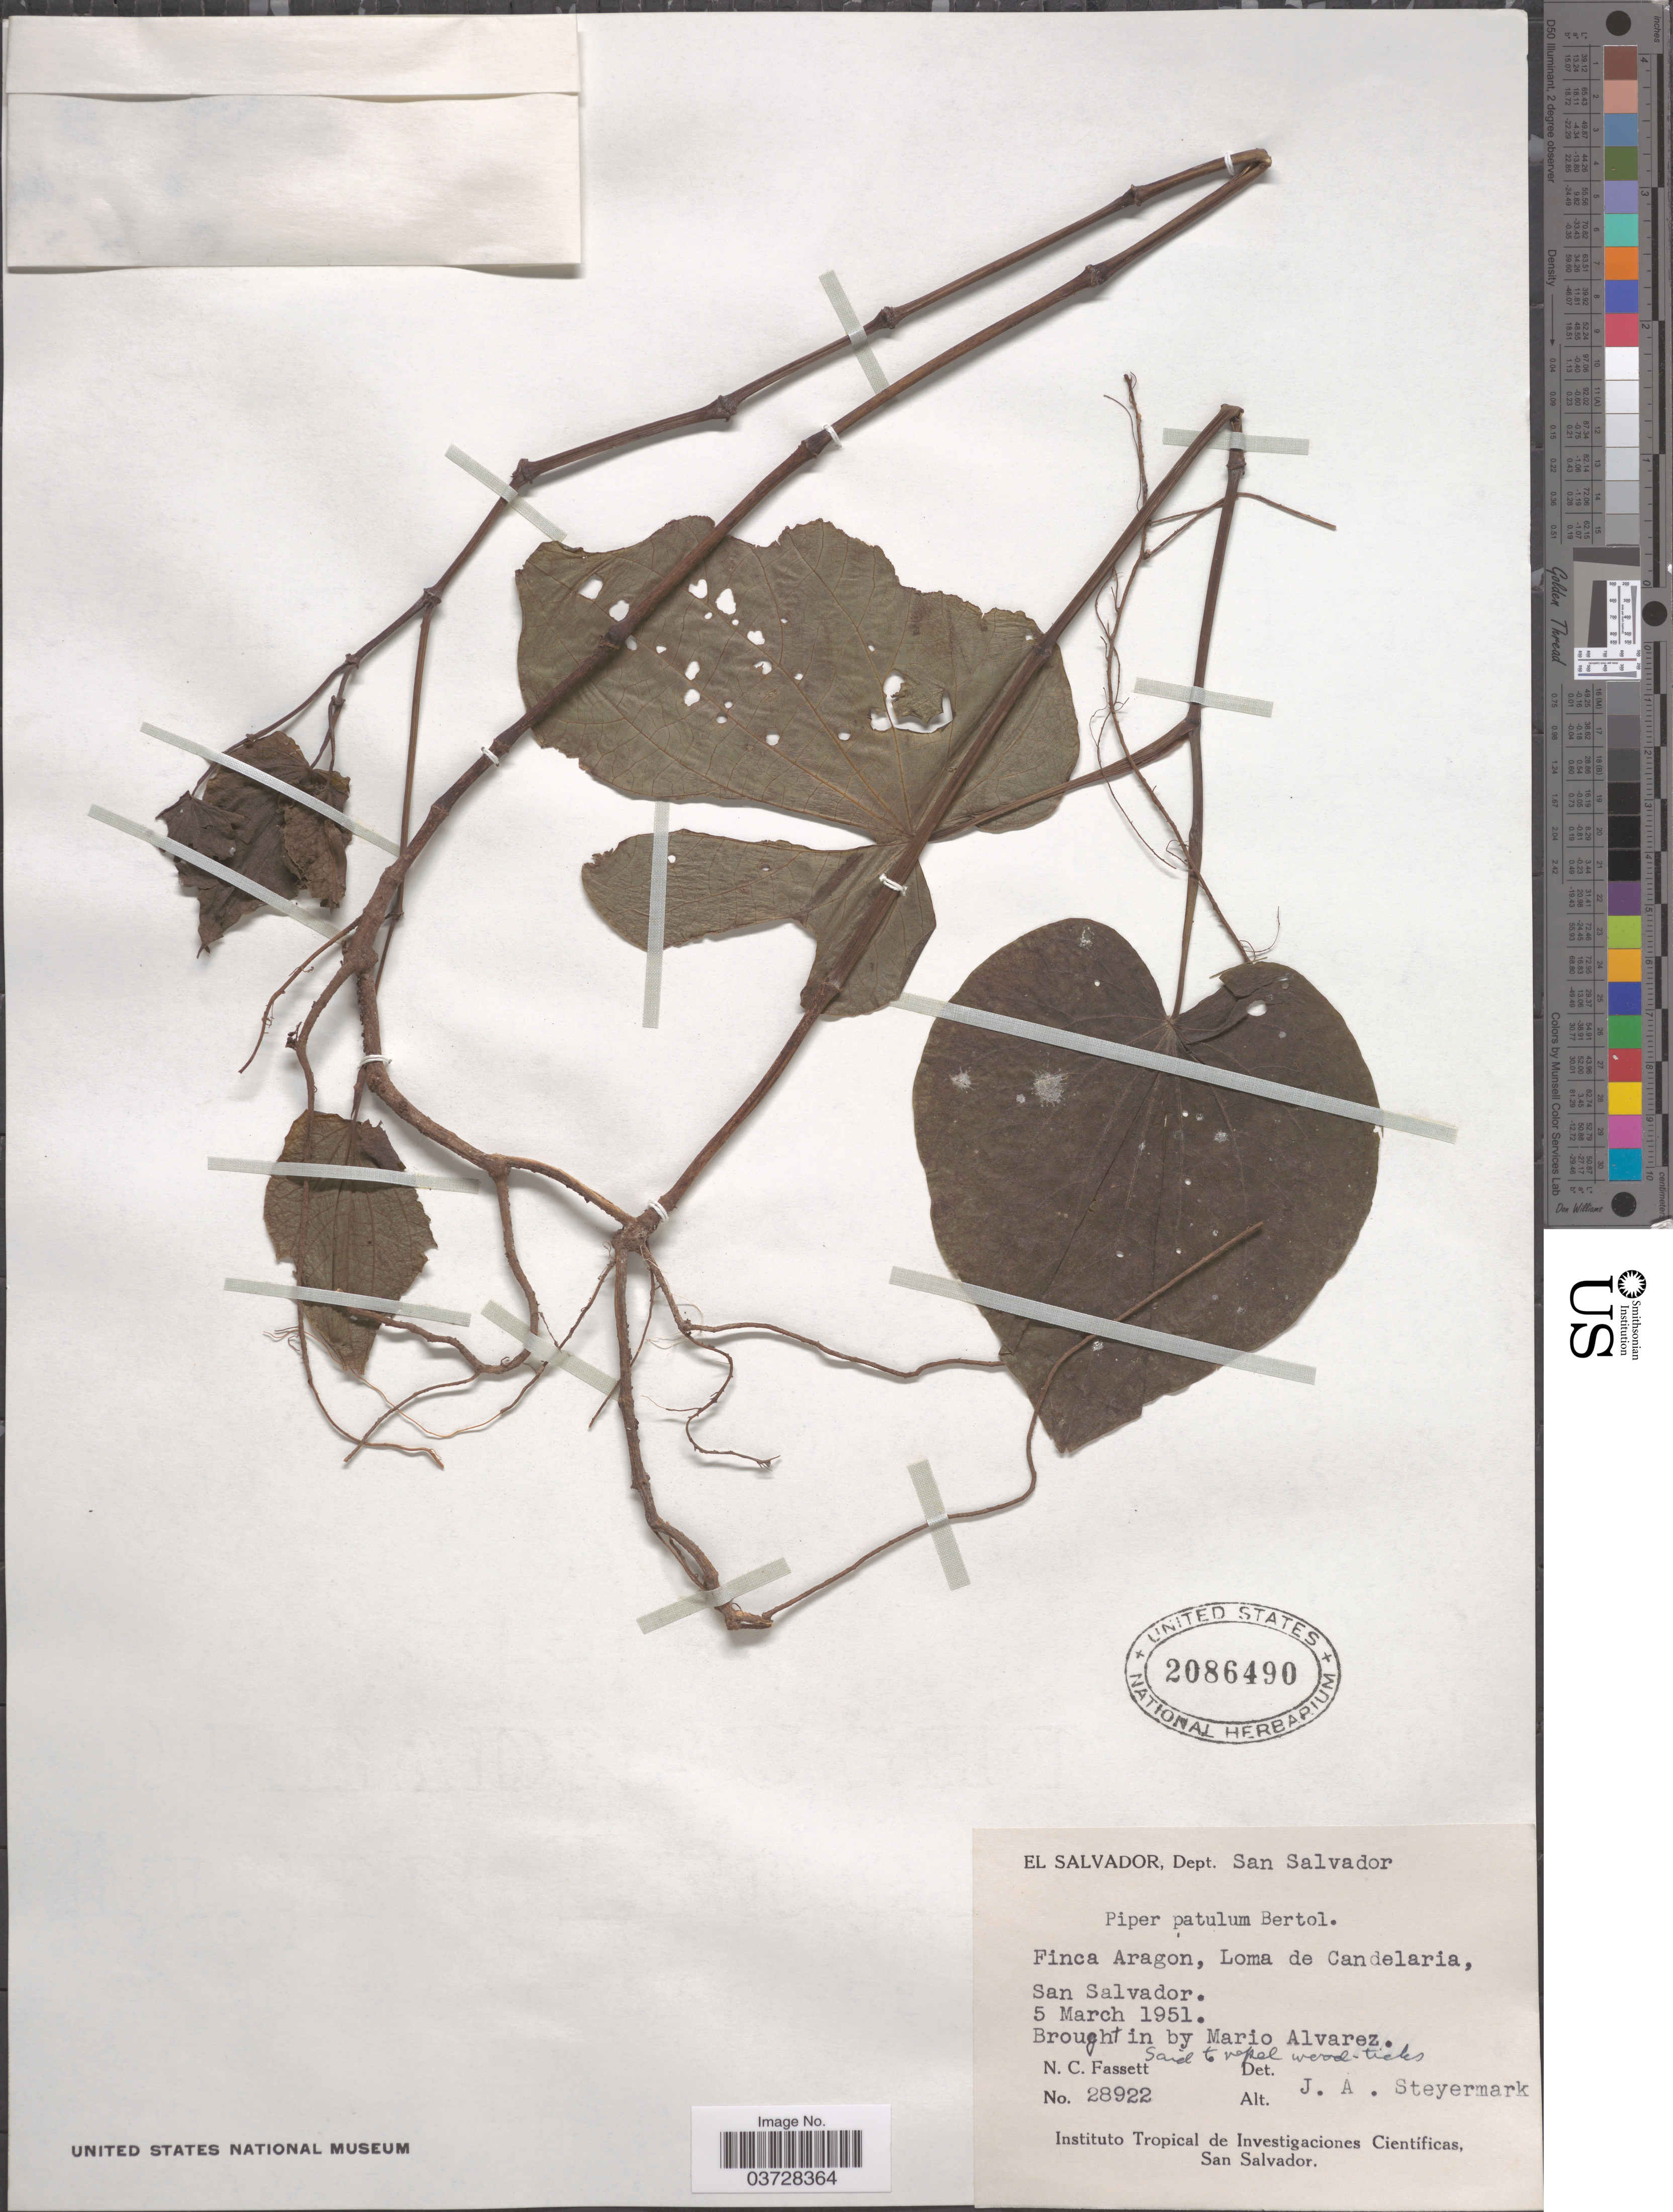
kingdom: Plantae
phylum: Tracheophyta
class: Magnoliopsida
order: Piperales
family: Piperaceae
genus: Piper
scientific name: Piper marginatum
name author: Jacq.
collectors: N. C. Fassett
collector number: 28922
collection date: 1951-03-05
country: El Salvador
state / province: San Salvador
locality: Dept. San Salvador. Finca Aragon, Loma de Candelaria.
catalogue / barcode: US 2086490